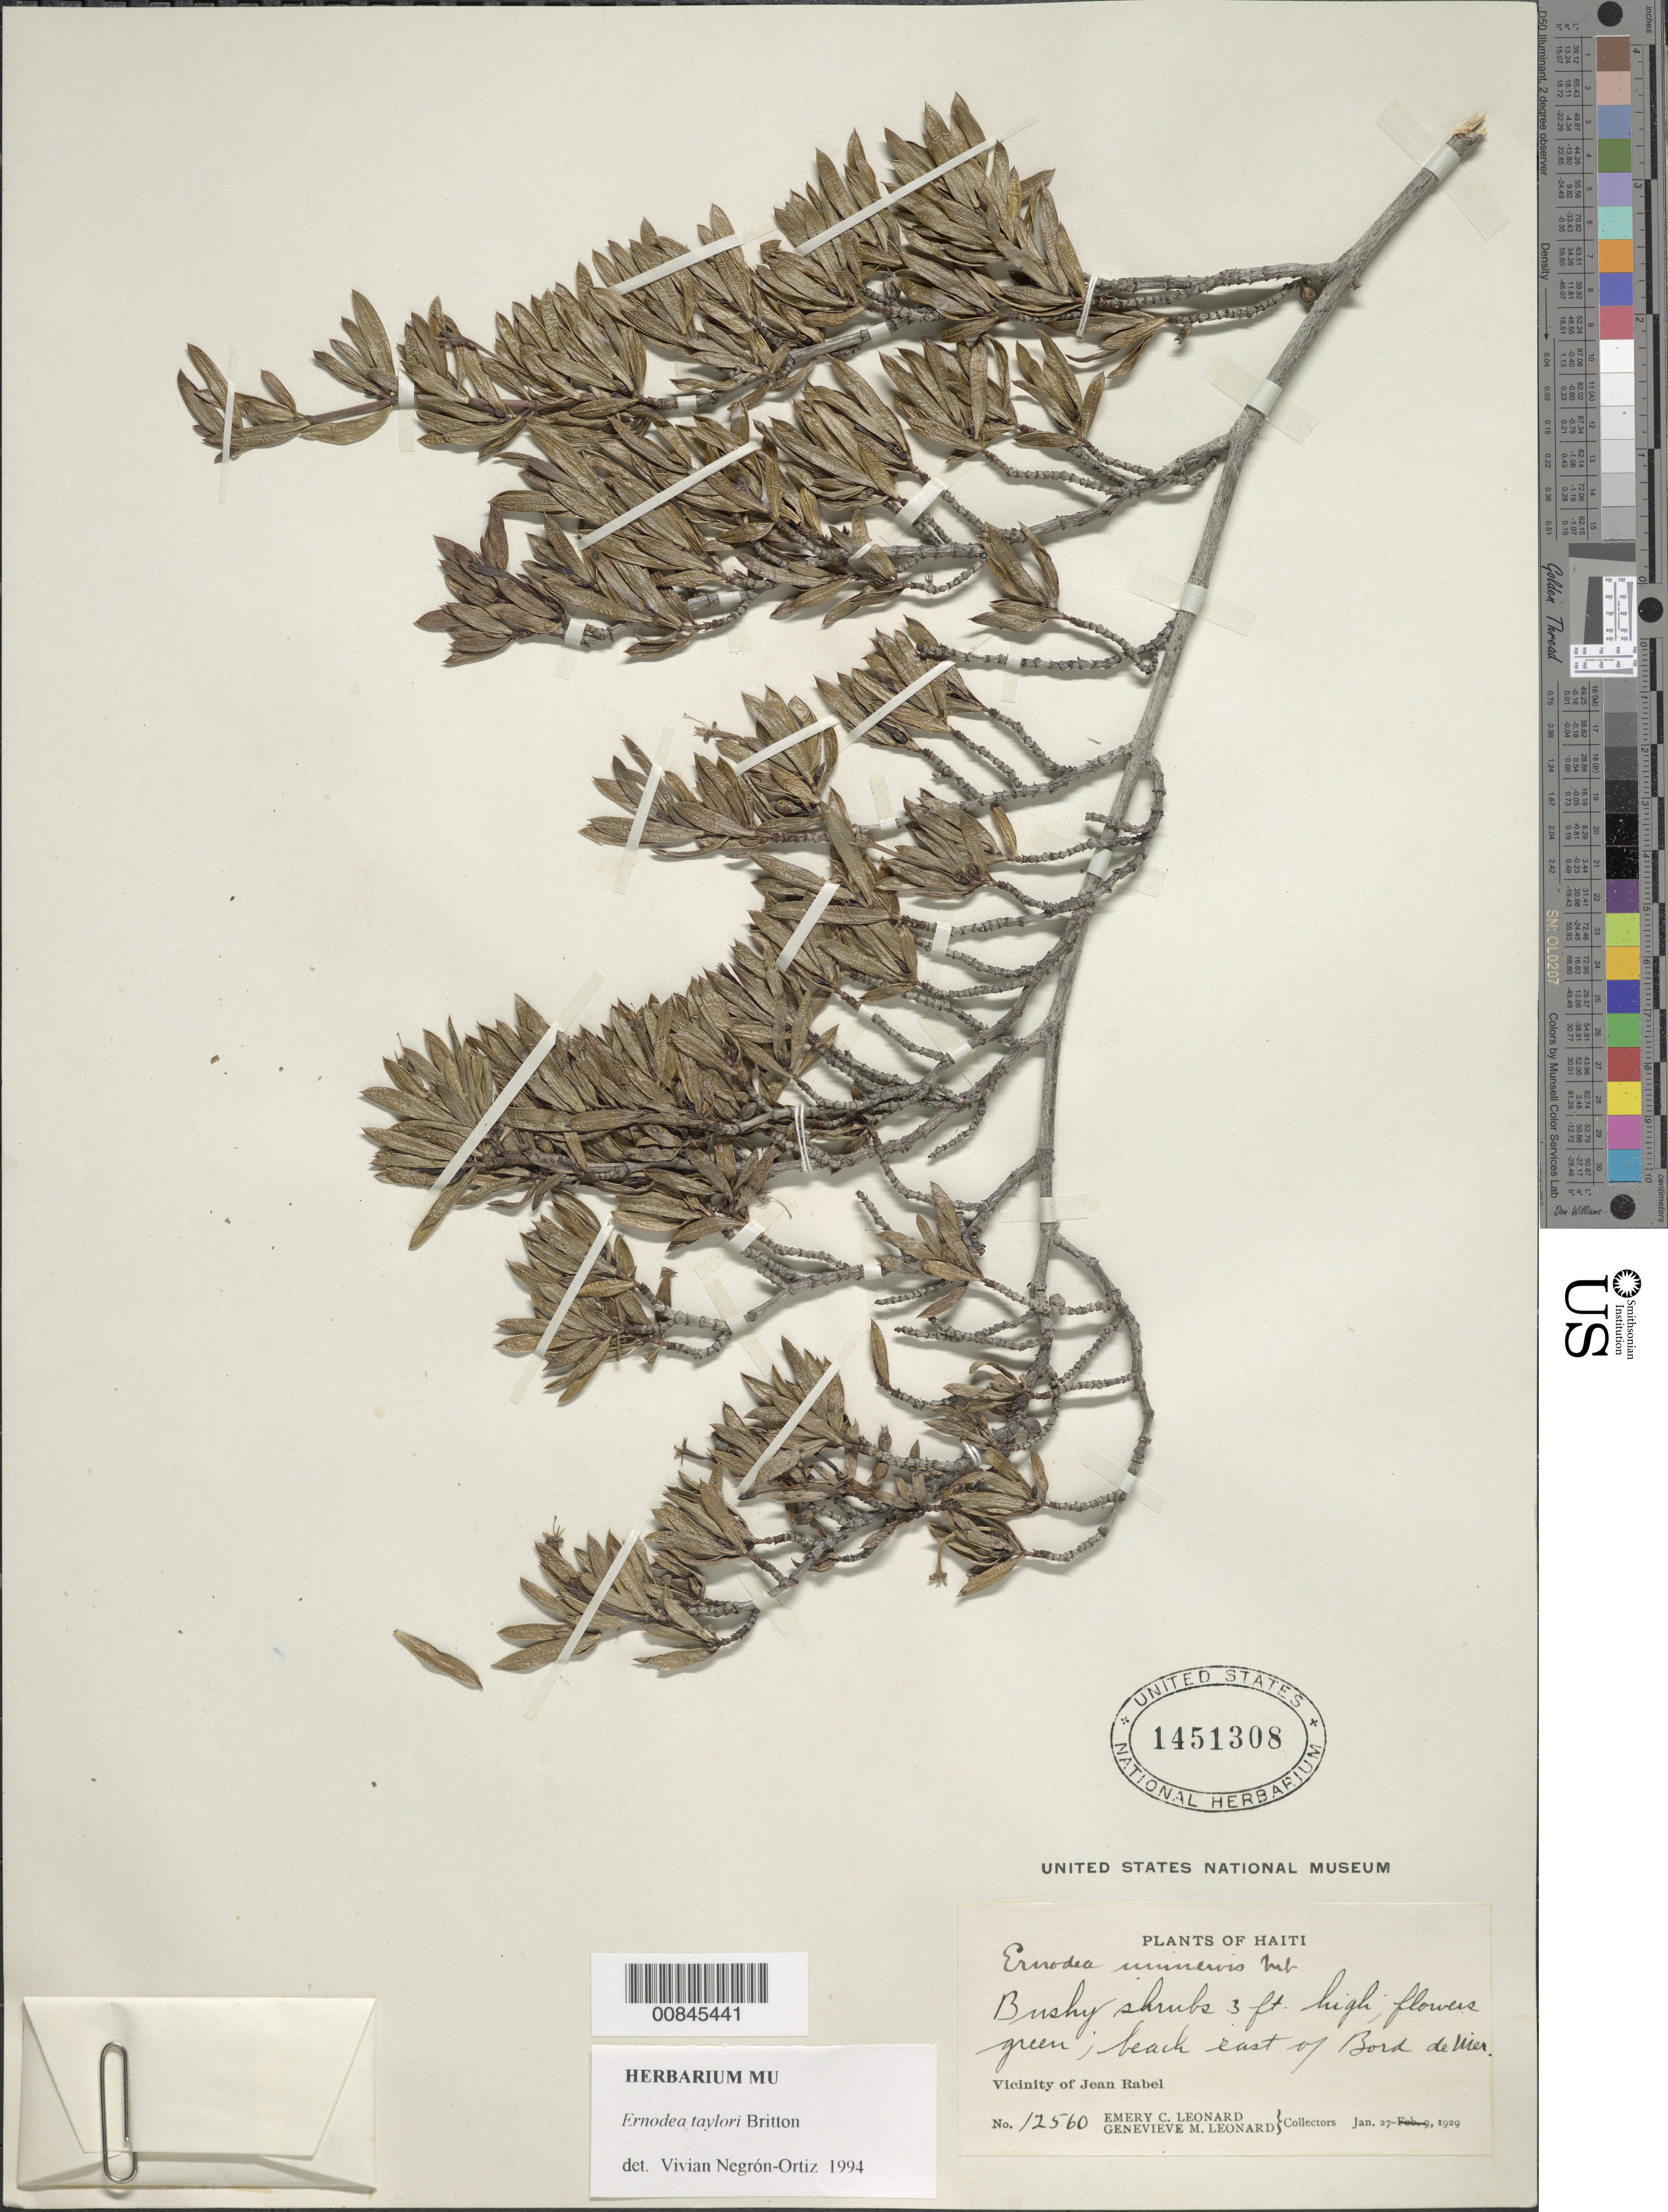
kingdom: Plantae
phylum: Tracheophyta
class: Magnoliopsida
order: Gentianales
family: Rubiaceae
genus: Ernodea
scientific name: Ernodea taylori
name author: Britton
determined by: Negrón-Ortiz, V.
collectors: E. C. Leonard & G. M. Leonard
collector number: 12560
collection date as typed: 27 Jan 1929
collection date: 1929-01-27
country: Haiti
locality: Beach east of Bord de Mer. Vicinity of Jean Rabel.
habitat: Beach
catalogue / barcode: US 1451308